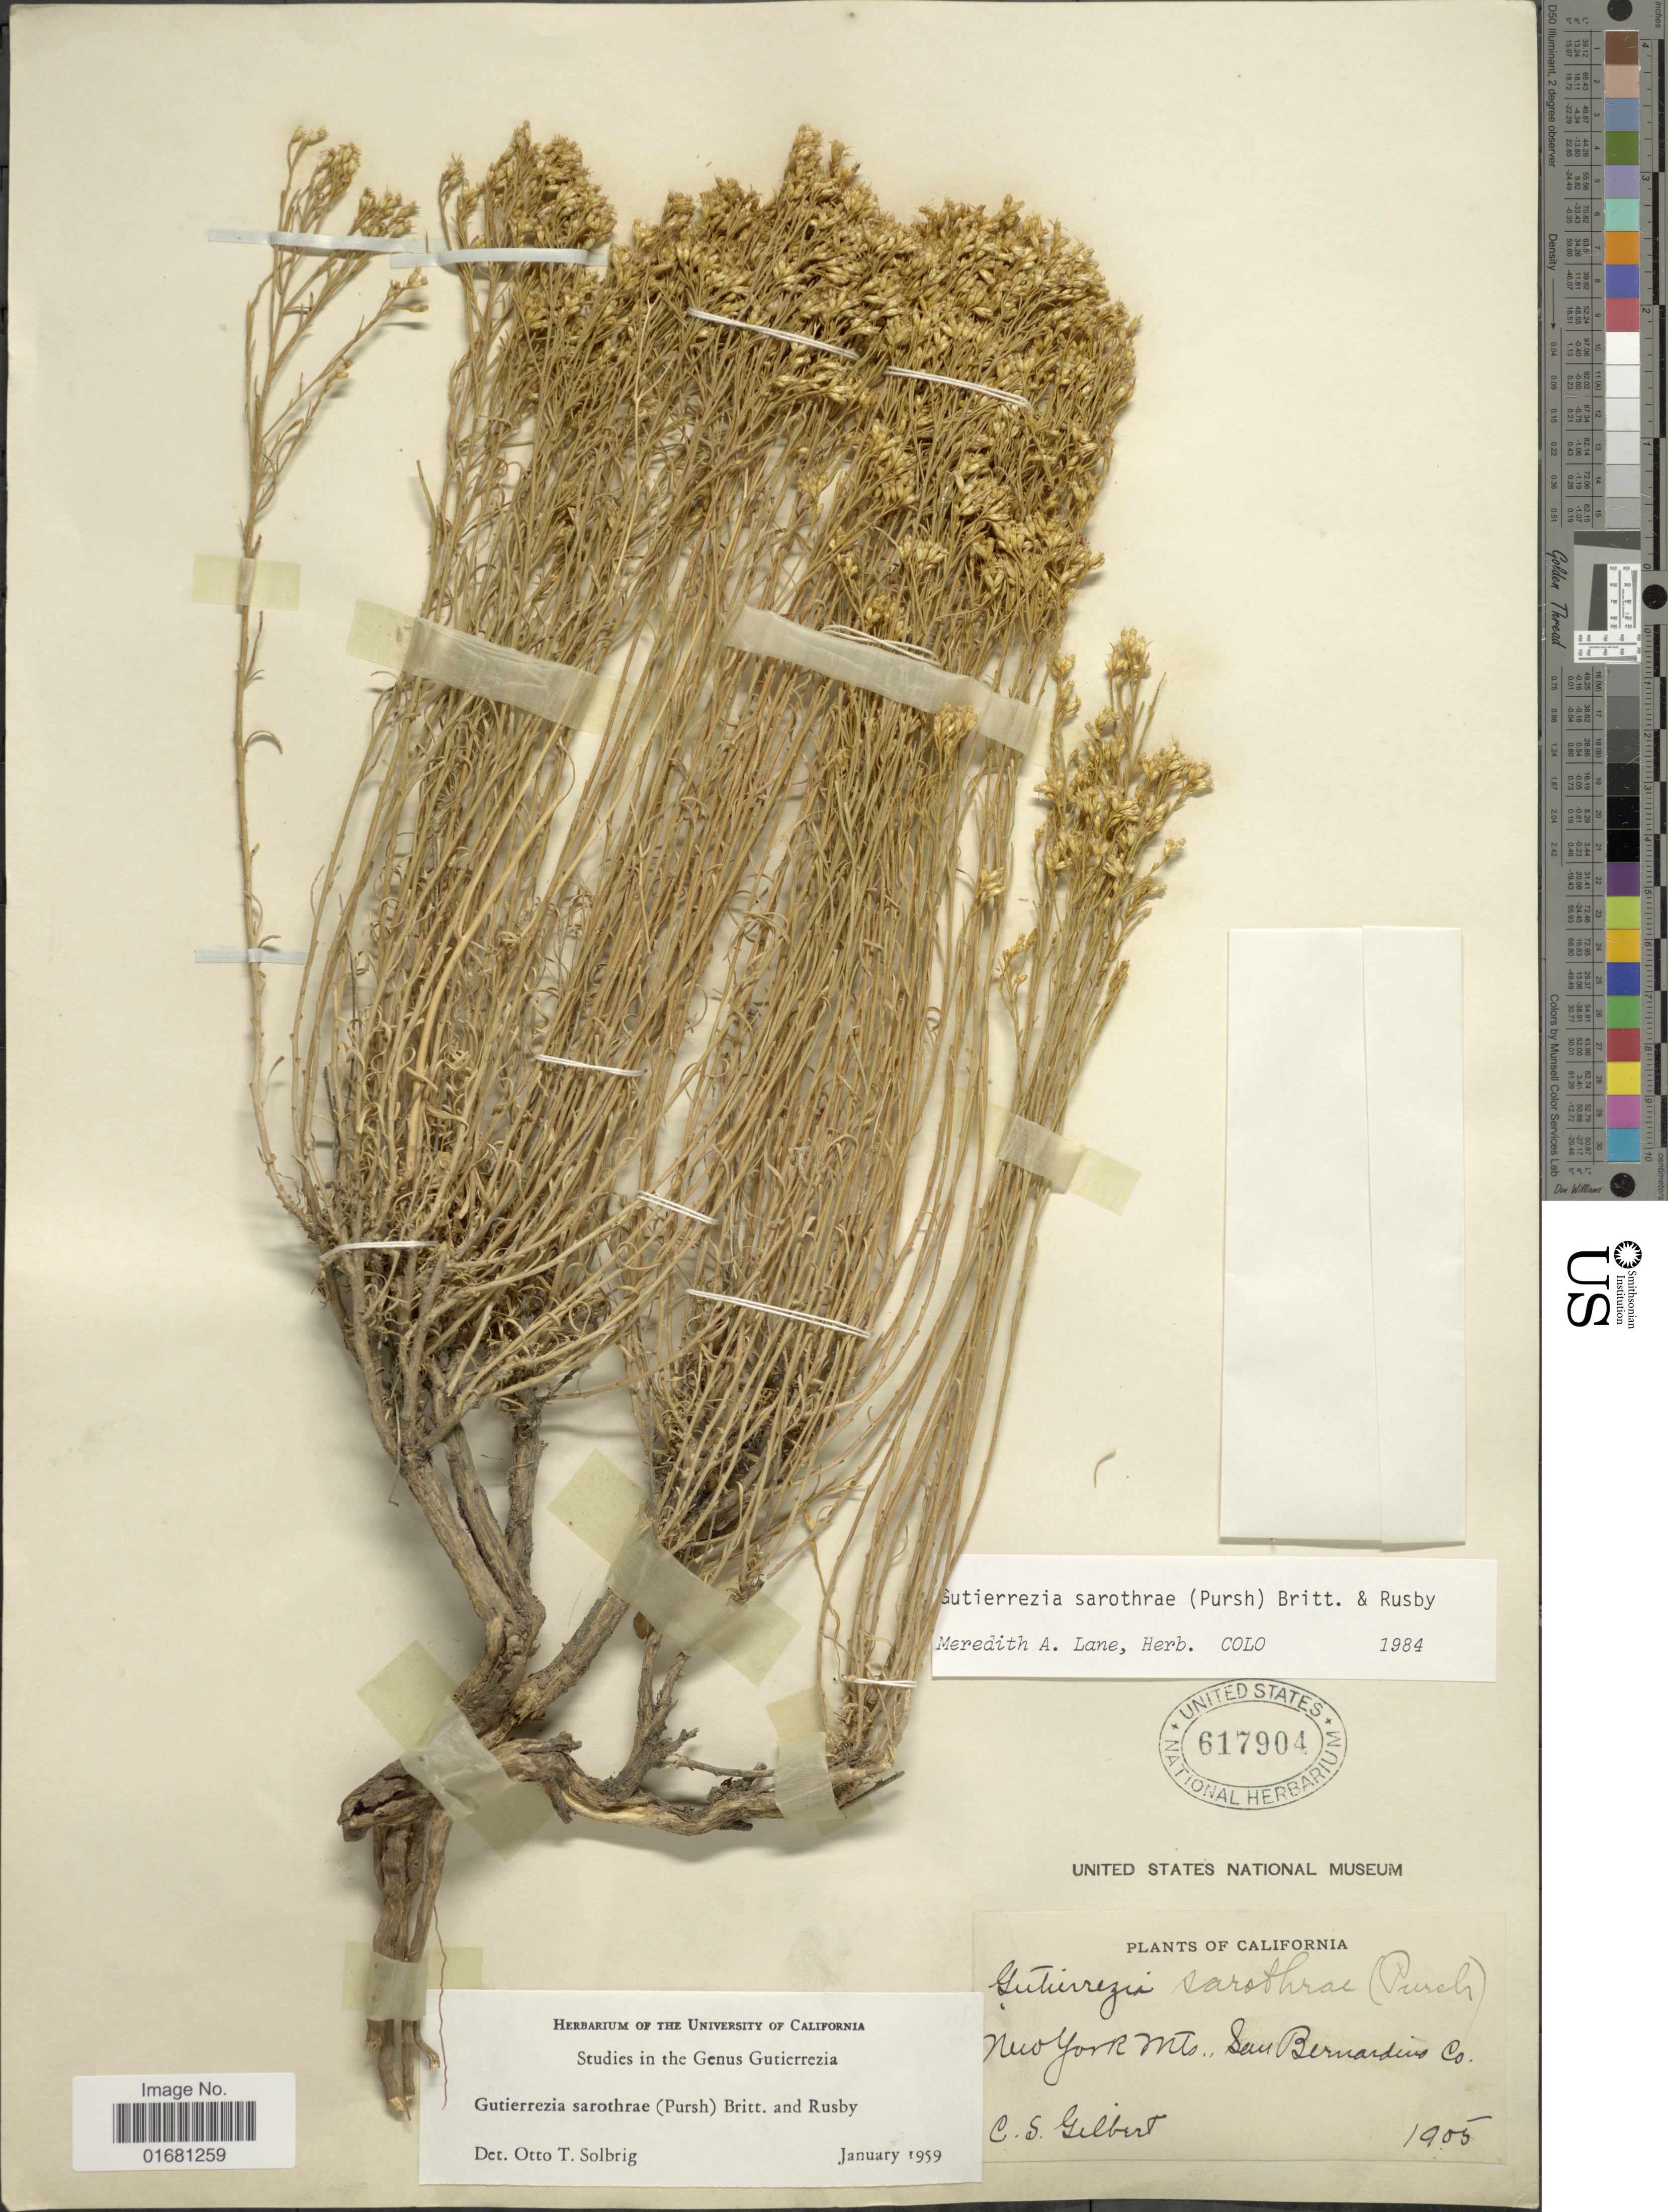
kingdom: Plantae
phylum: Tracheophyta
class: Magnoliopsida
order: Asterales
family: Asteraceae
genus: Gutierrezia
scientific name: Gutierrezia sarothrae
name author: (Pursh) Britton & Rusby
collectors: C. Gilbert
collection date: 1905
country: United States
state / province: California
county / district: San Bernardino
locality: California. New York Mts. San Bernardino Co.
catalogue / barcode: US 617904